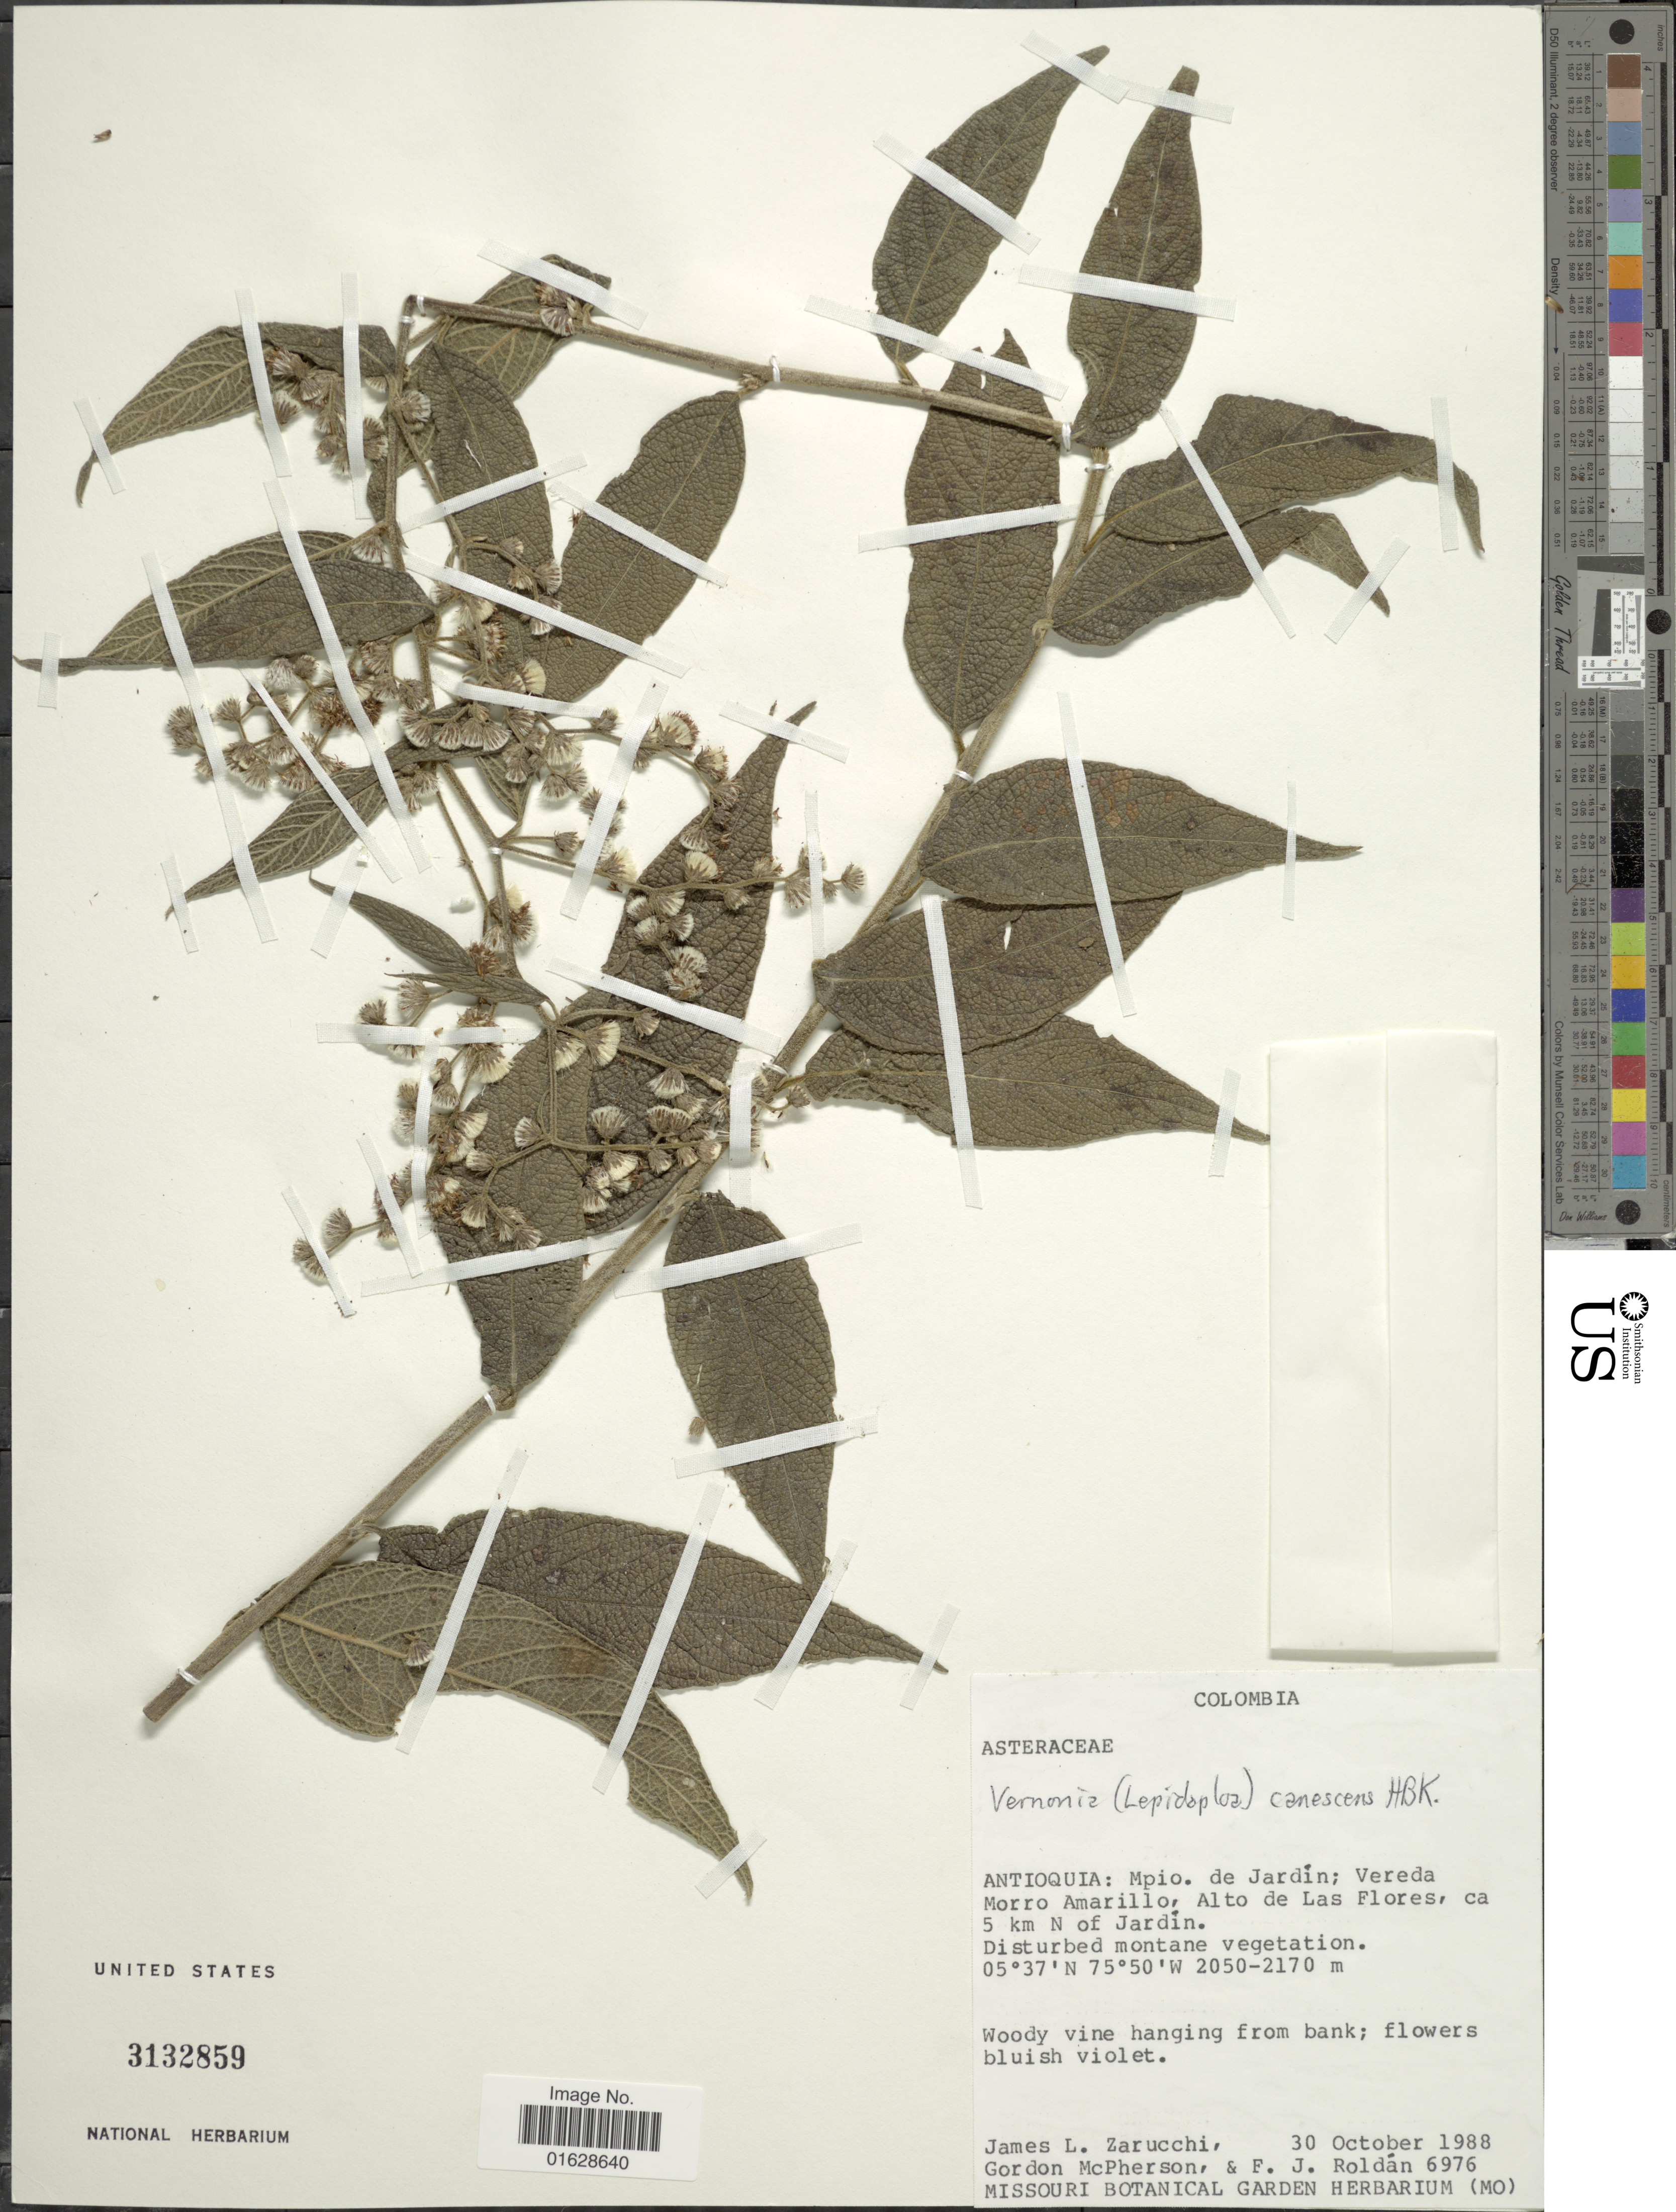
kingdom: Plantae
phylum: Tracheophyta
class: Magnoliopsida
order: Asterales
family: Asteraceae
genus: Lepidaploa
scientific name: Lepidaploa canescens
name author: (Kunth) H. Rob.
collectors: J. L. Zarucchi, G. D. McPherson & F. J. Roldán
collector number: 6976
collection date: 1988-10-30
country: Colombia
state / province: Antioquia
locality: Colombia. Antioquia: Mpio. de Jardin; Vereda Morro Amarillo, Alto de Las Flores, ca. 5 km N of Jardin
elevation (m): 2050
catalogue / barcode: US 3132859